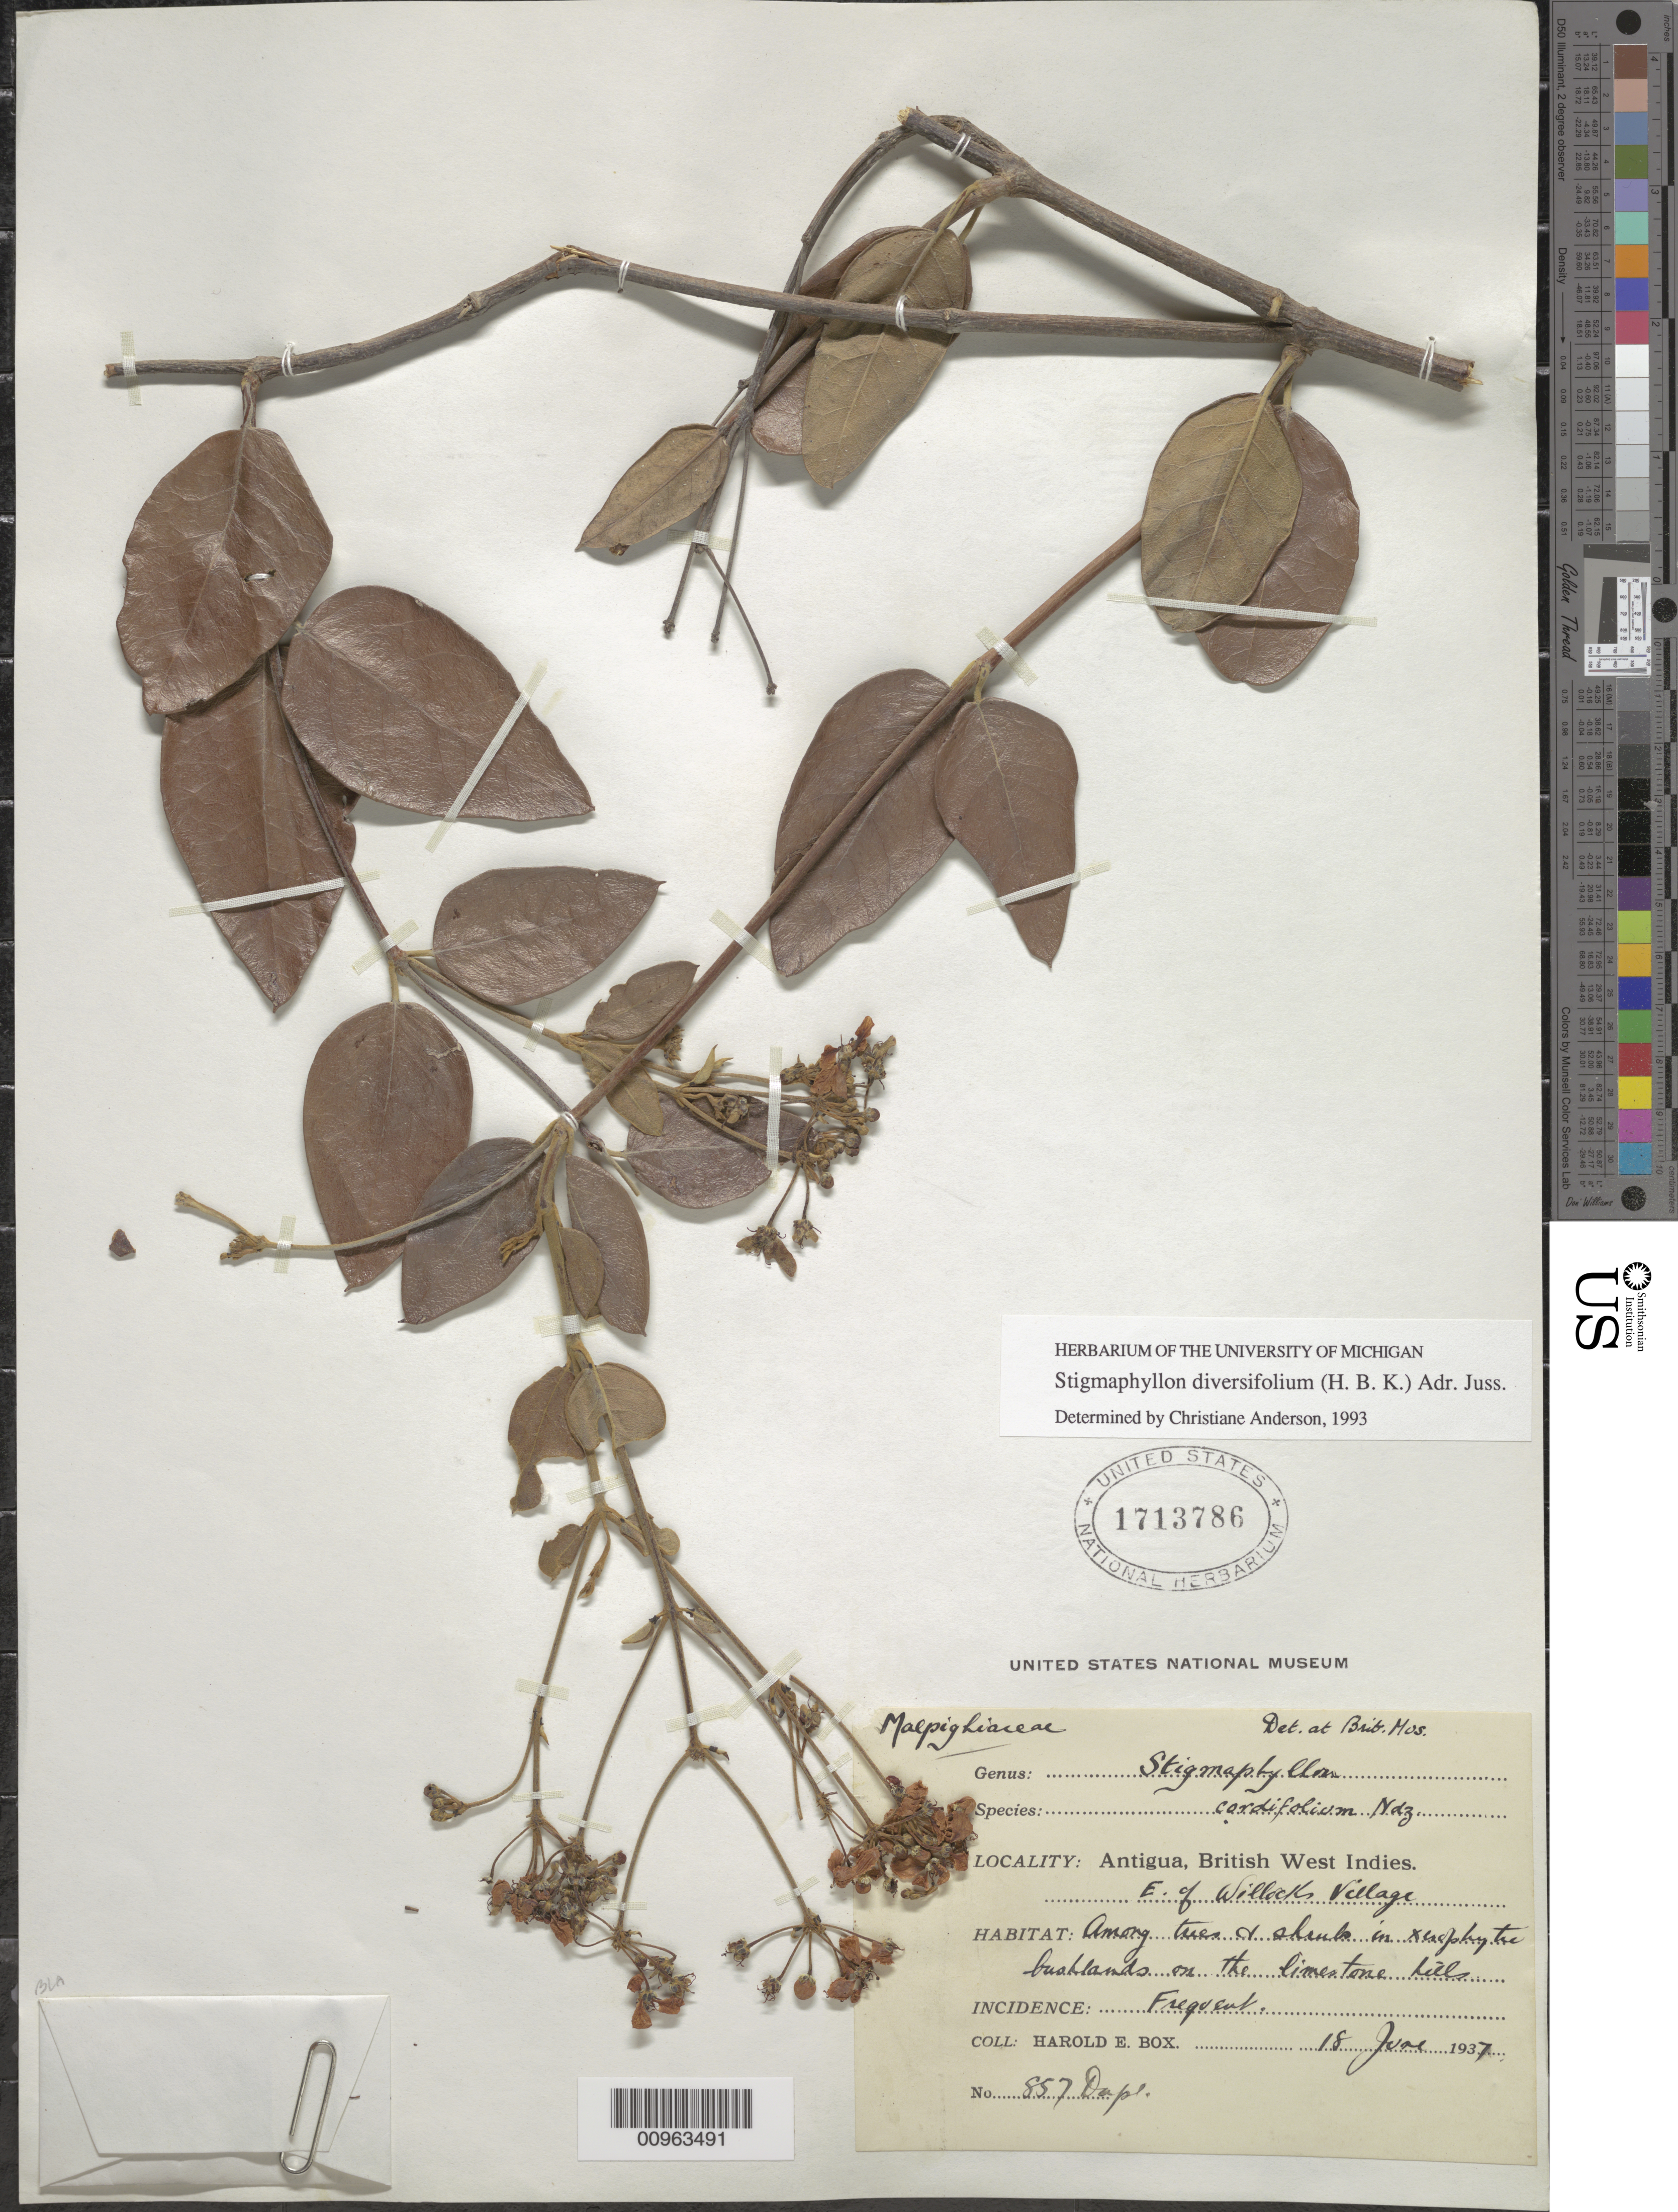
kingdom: Plantae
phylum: Tracheophyta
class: Magnoliopsida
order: Malpighiales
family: Malpighiaceae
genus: Stigmaphyllon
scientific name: Stigmaphyllon diversifolium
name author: (Kunth) A. Juss.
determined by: Anderson, C.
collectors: H. E. Box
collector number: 857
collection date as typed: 18 Jun 1937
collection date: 1937-06-18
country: Antigua and Barbuda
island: Antigua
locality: E of Willocks Village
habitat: Among trees and shrub in xerophytic bushlands on the limestone hills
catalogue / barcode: US 1713786